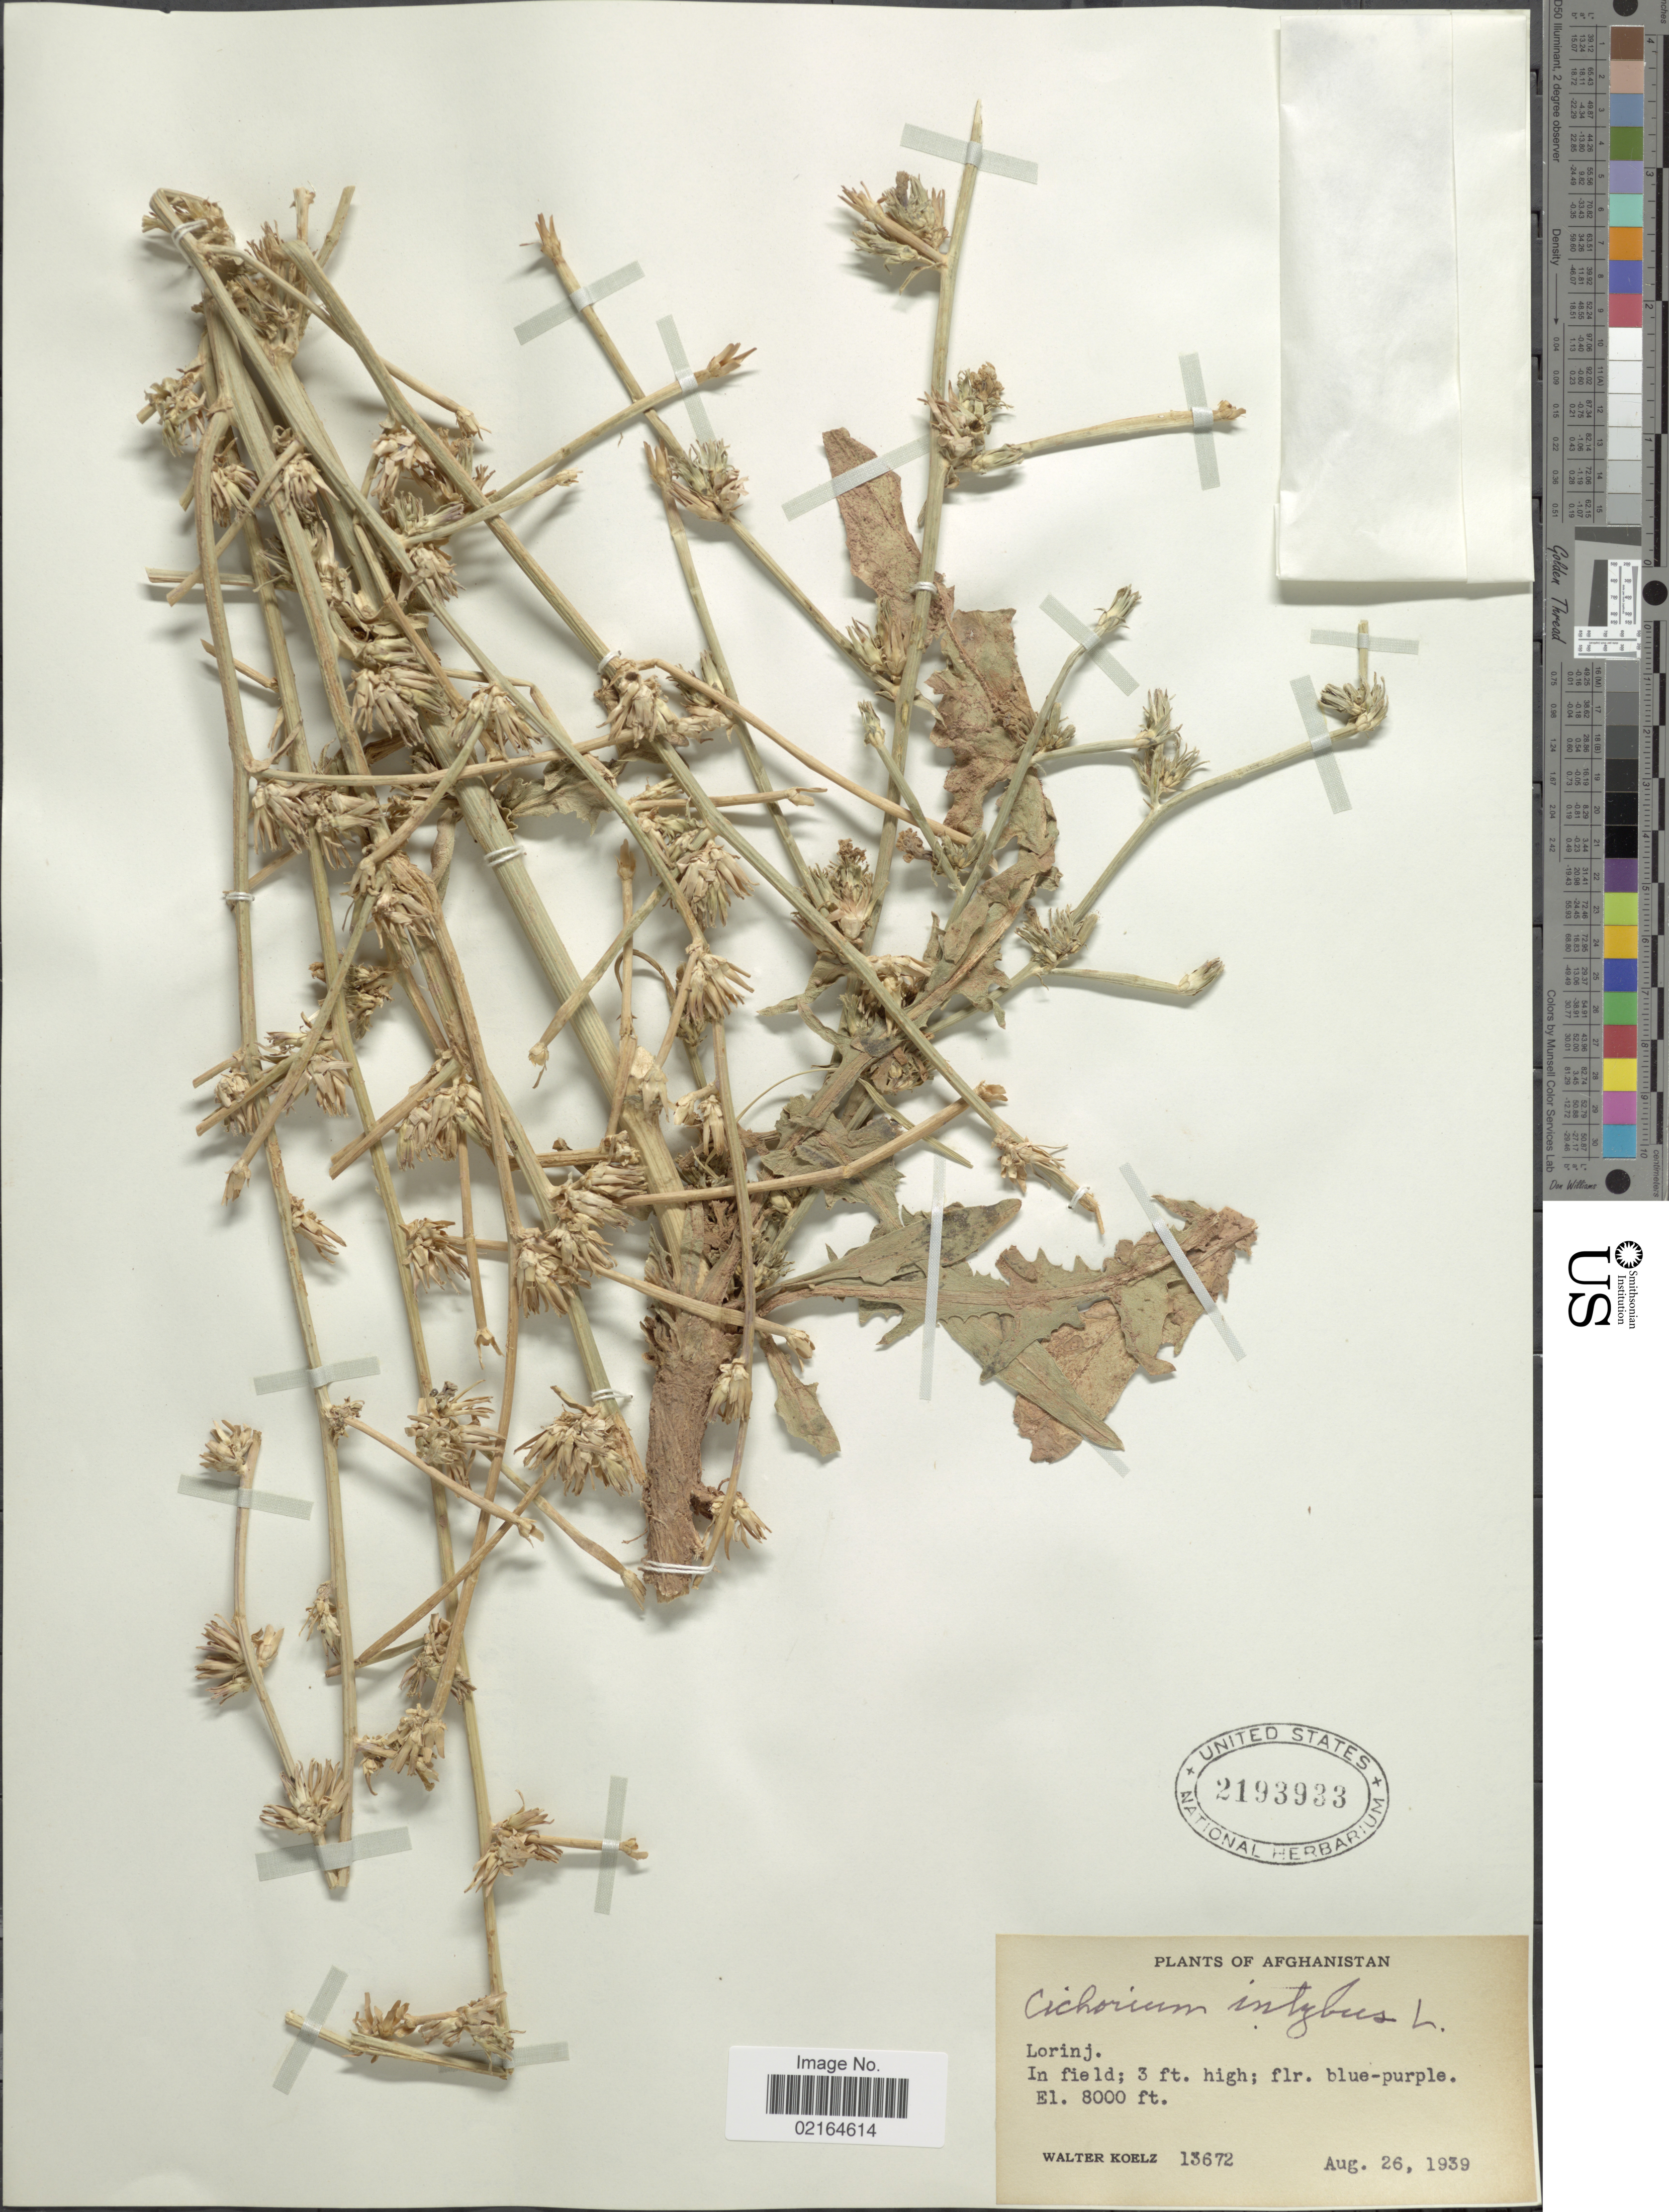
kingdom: Plantae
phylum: Tracheophyta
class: Magnoliopsida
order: Asterales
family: Asteraceae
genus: Cichorium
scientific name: Cichorium intybus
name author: L.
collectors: W. N. Koelz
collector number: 13672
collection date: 1939-08-26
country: Afghanistan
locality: Lorinj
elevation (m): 2438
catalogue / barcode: US 2193933